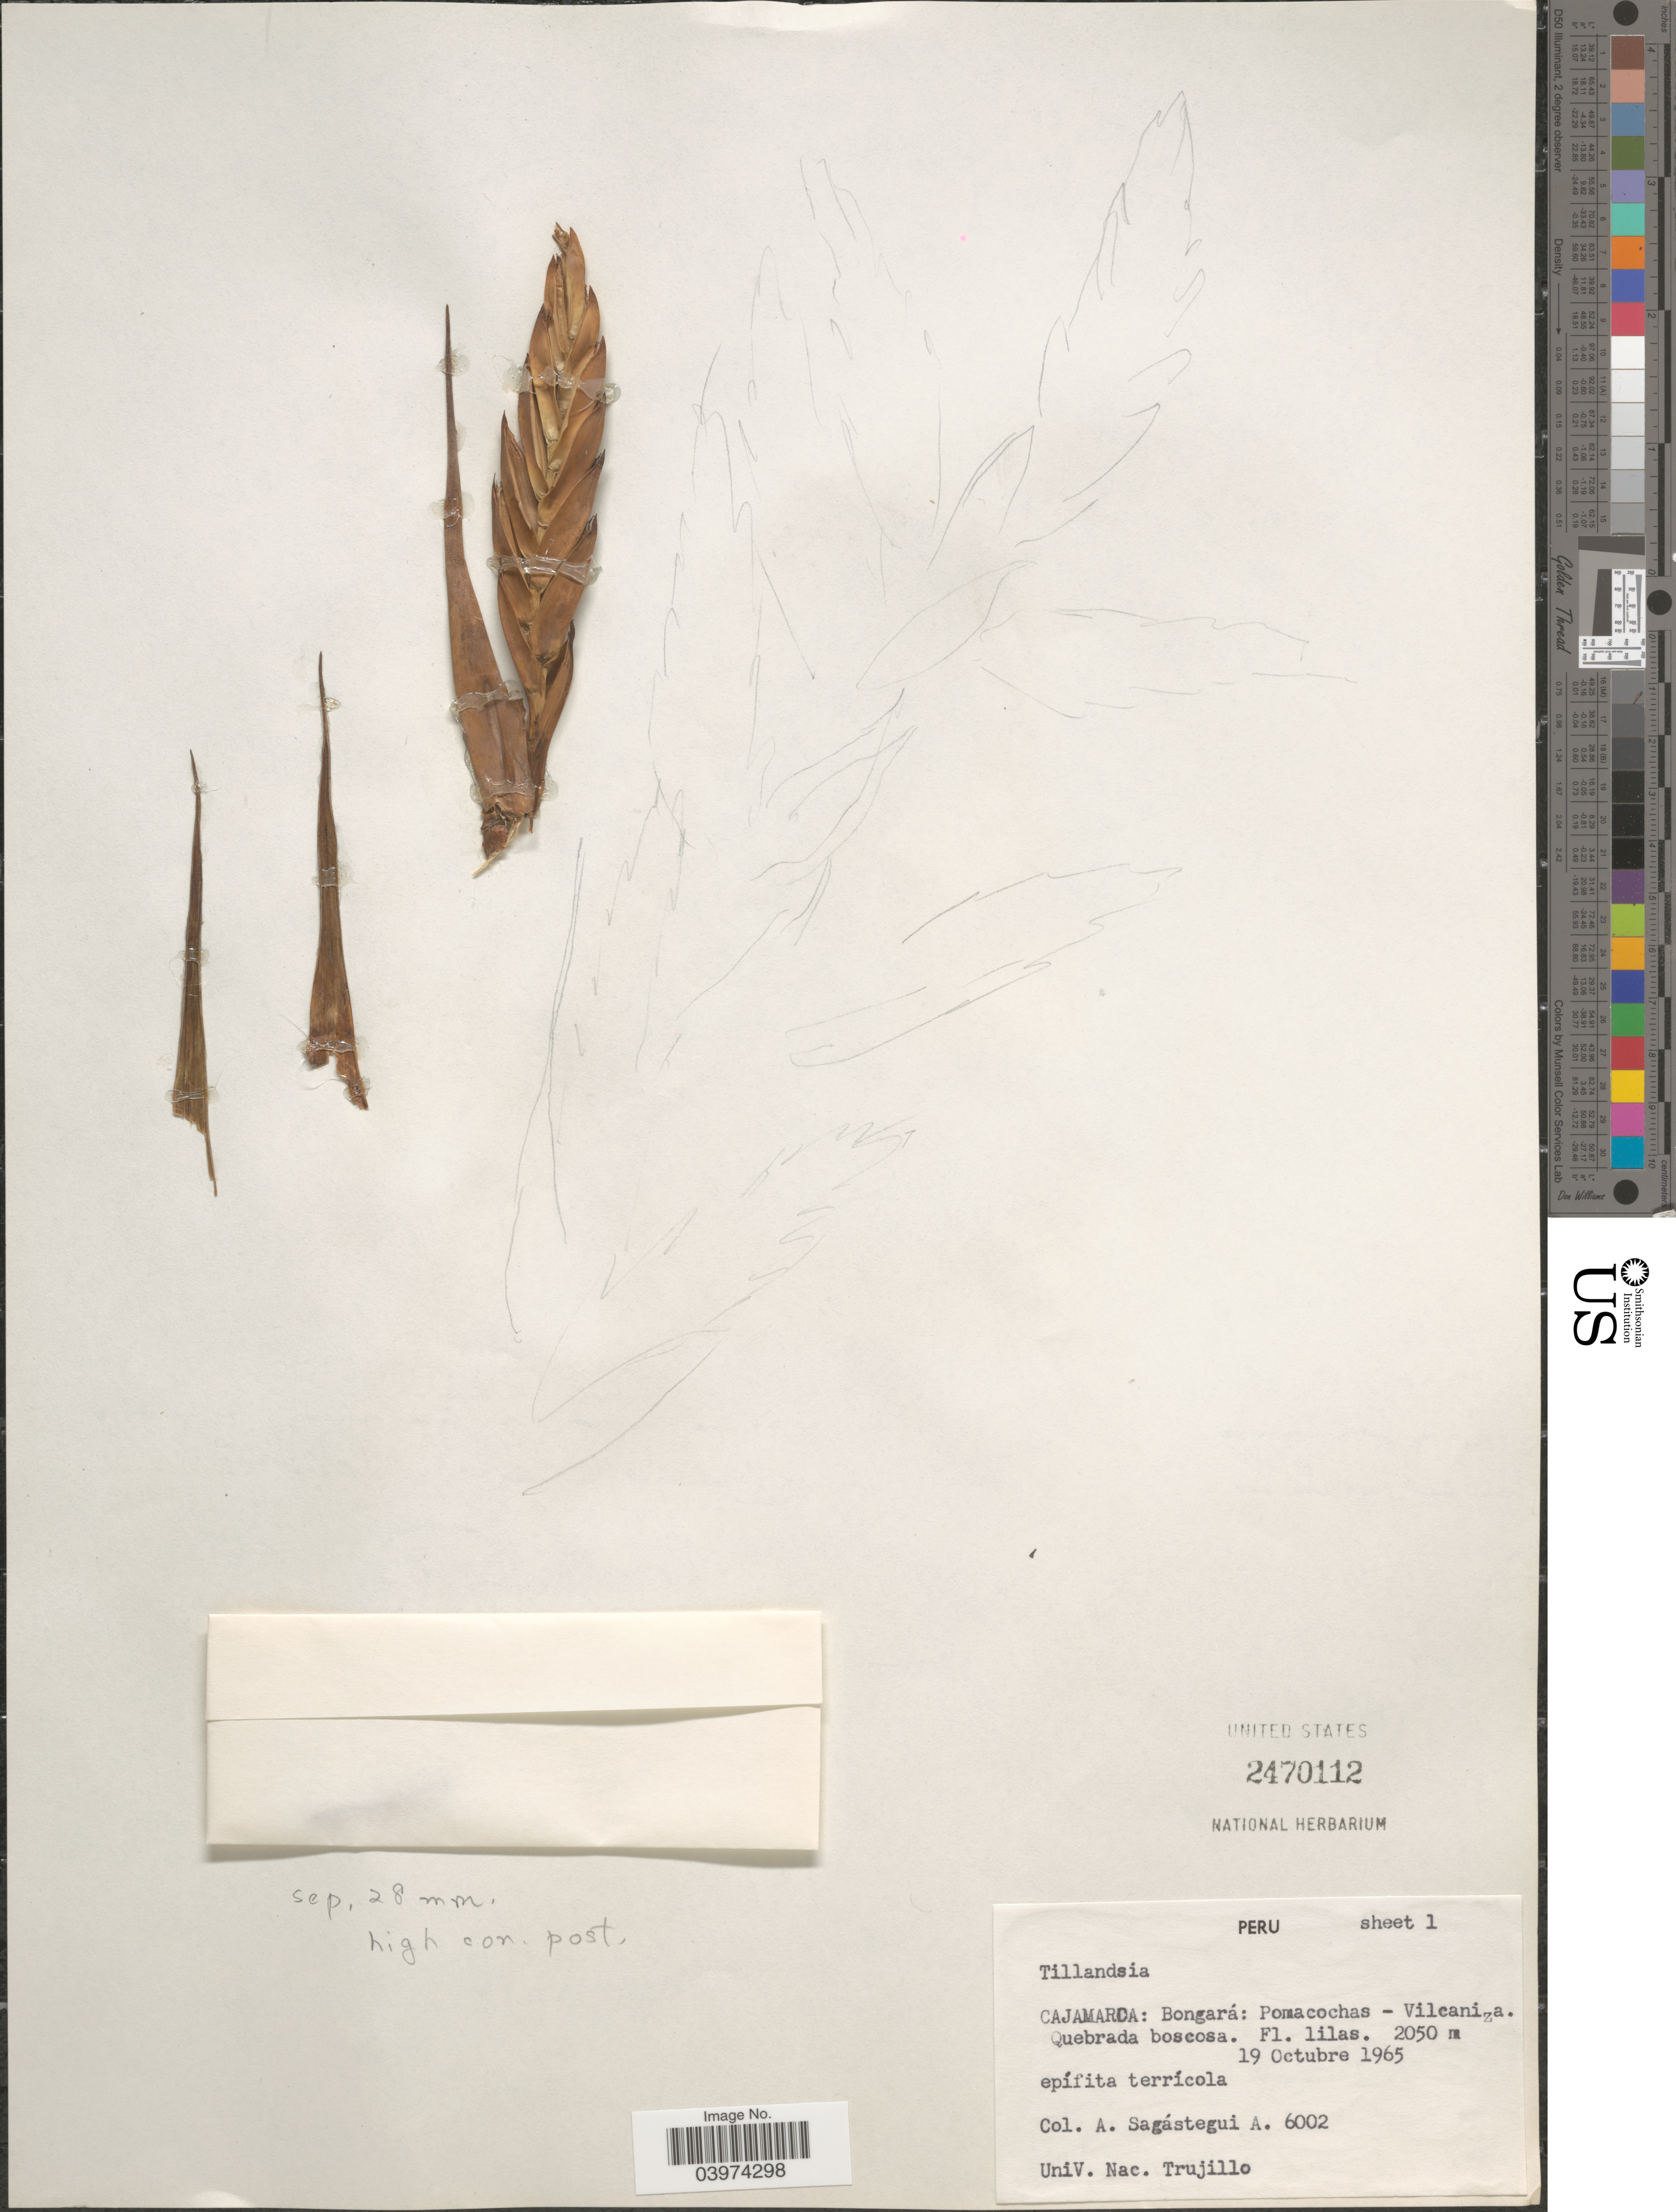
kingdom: Plantae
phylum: Tracheophyta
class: Liliopsida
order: Poales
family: Bromeliaceae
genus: Tillandsia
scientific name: Tillandsia restrepoana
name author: André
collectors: A. Sagástegui A.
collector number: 6002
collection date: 1965-10-19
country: Peru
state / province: Cajamarca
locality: Bongará: Pomacochas - Vilcaniza.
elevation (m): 2050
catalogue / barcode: US 2470112